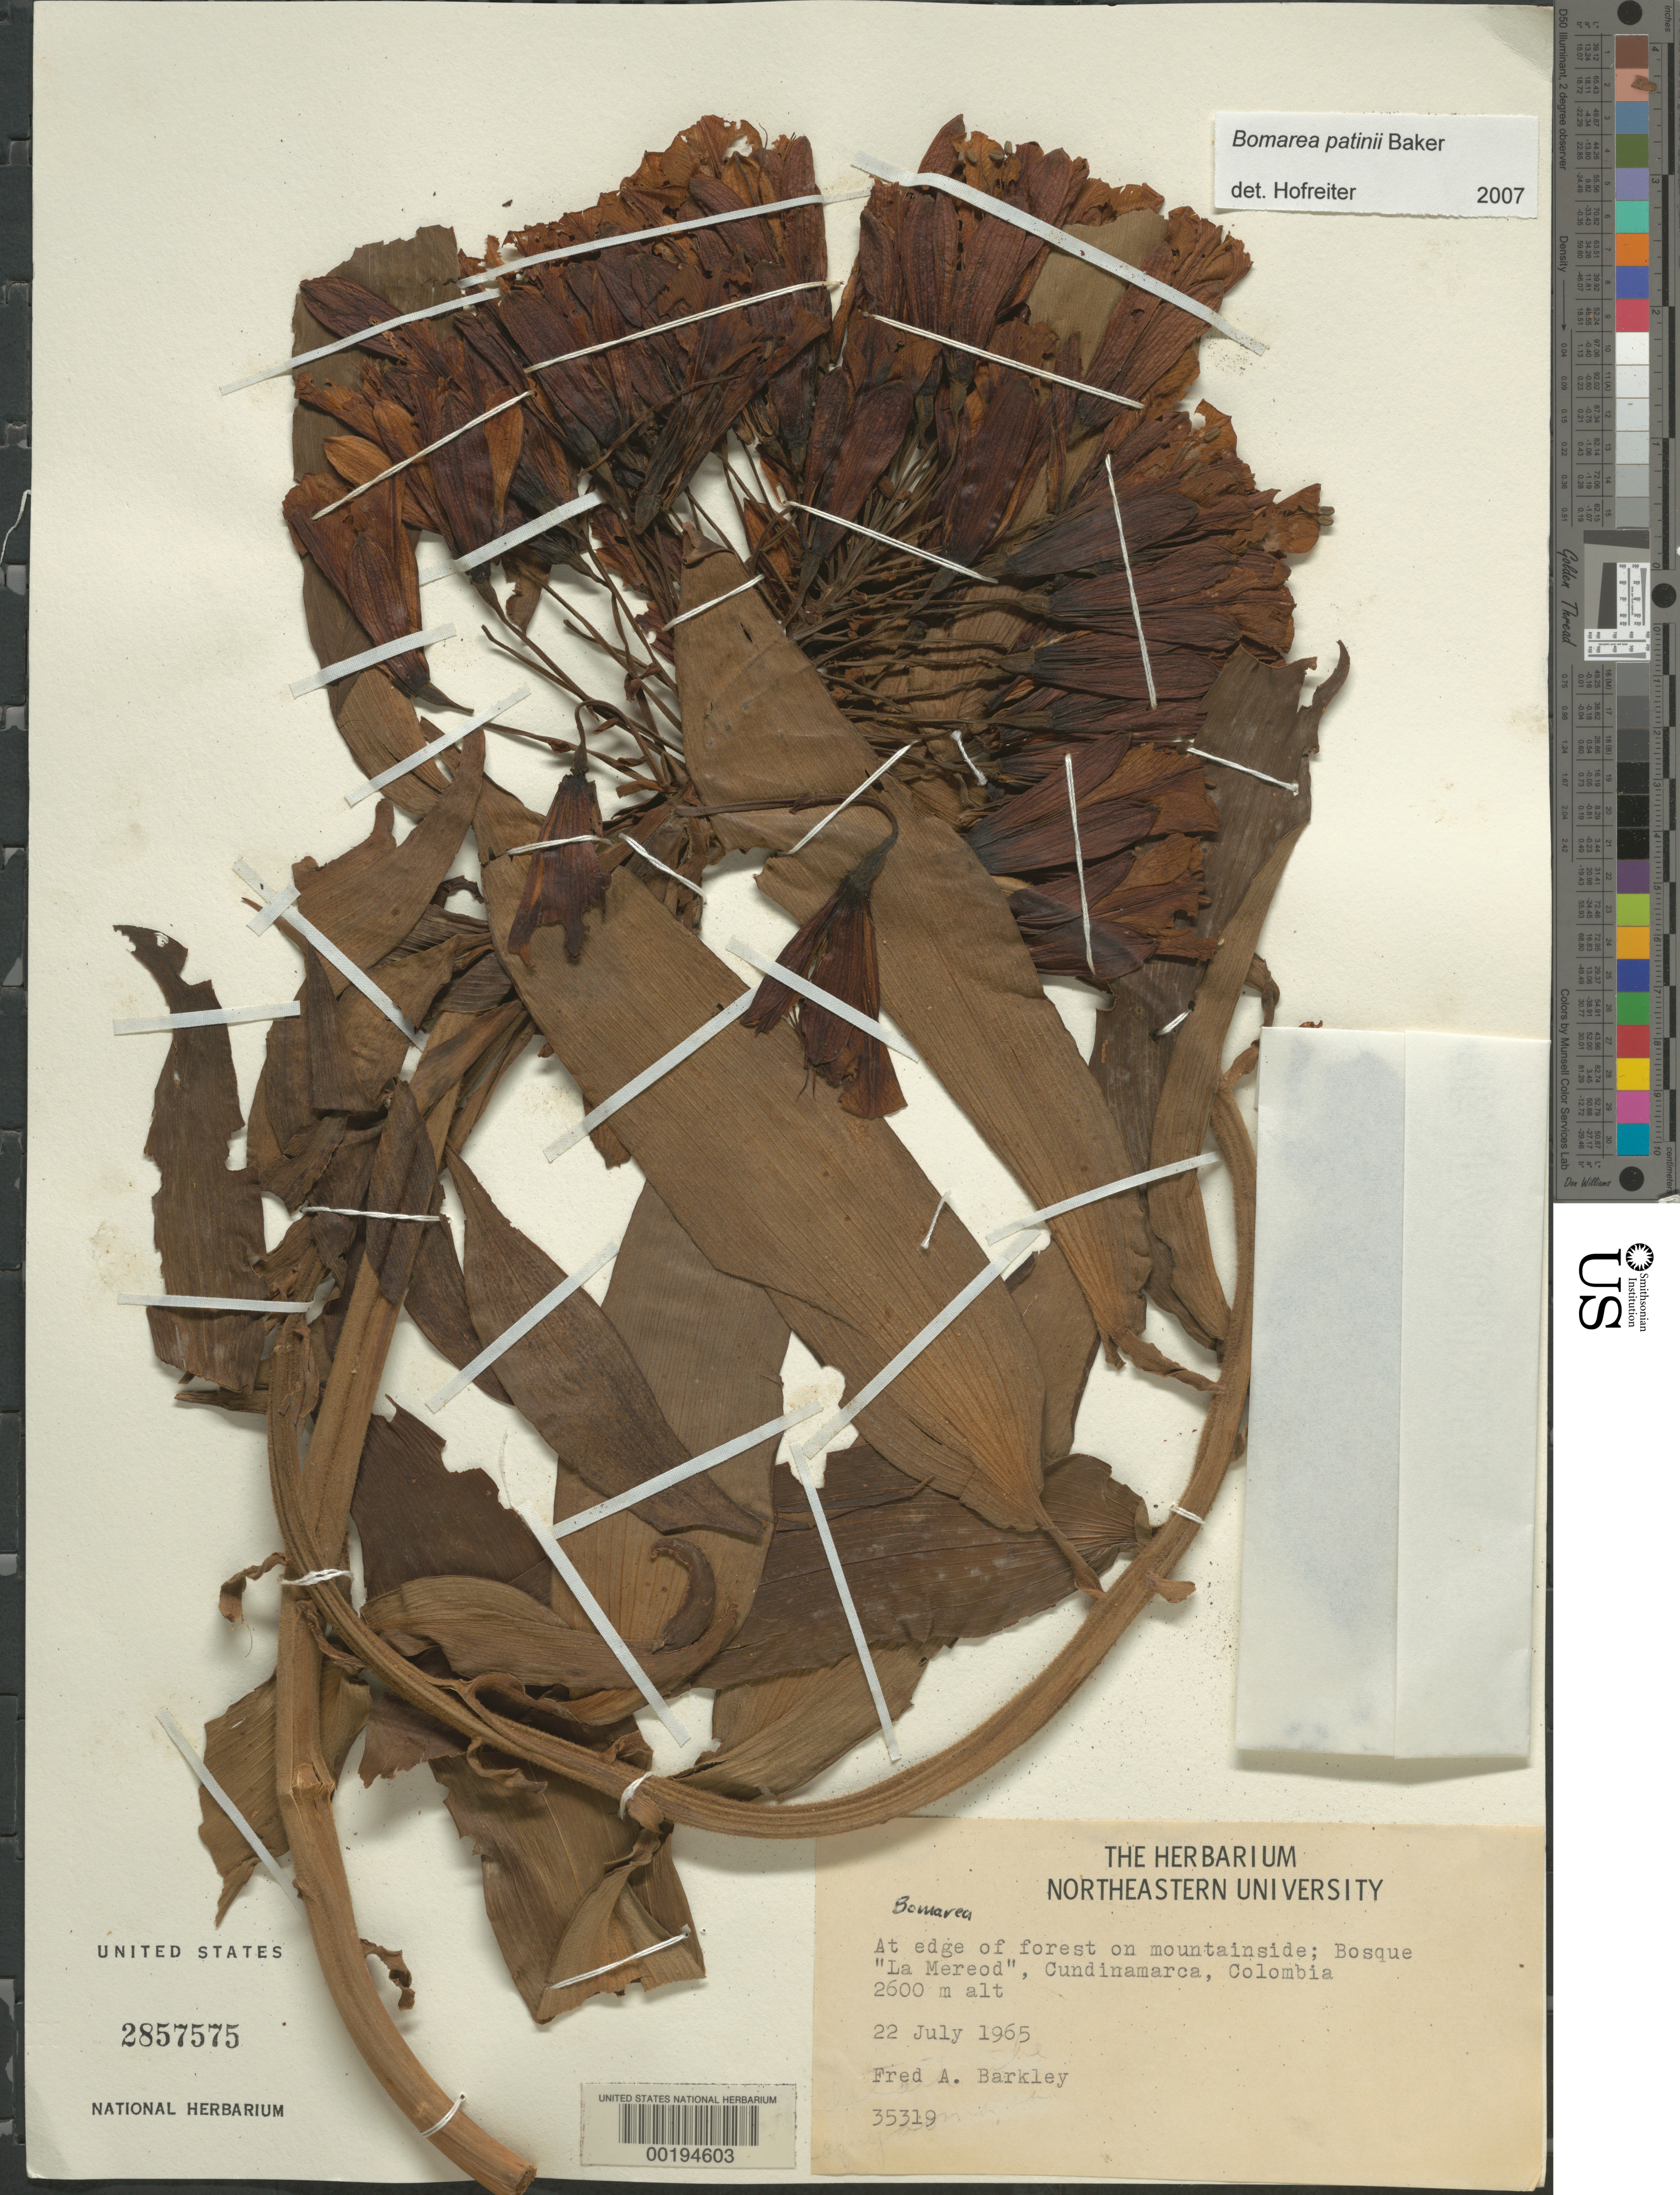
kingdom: Plantae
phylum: Tracheophyta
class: Liliopsida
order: Liliales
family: Alstroemeriaceae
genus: Bomarea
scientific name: Bomarea sp.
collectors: F. A. Barkley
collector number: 35319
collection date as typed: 22 Jul 1965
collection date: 1965-07-22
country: Colombia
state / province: Cundinamarca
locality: Bosque "la Mereod"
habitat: At edge of forest on mountainside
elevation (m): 2600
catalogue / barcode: US 2857575